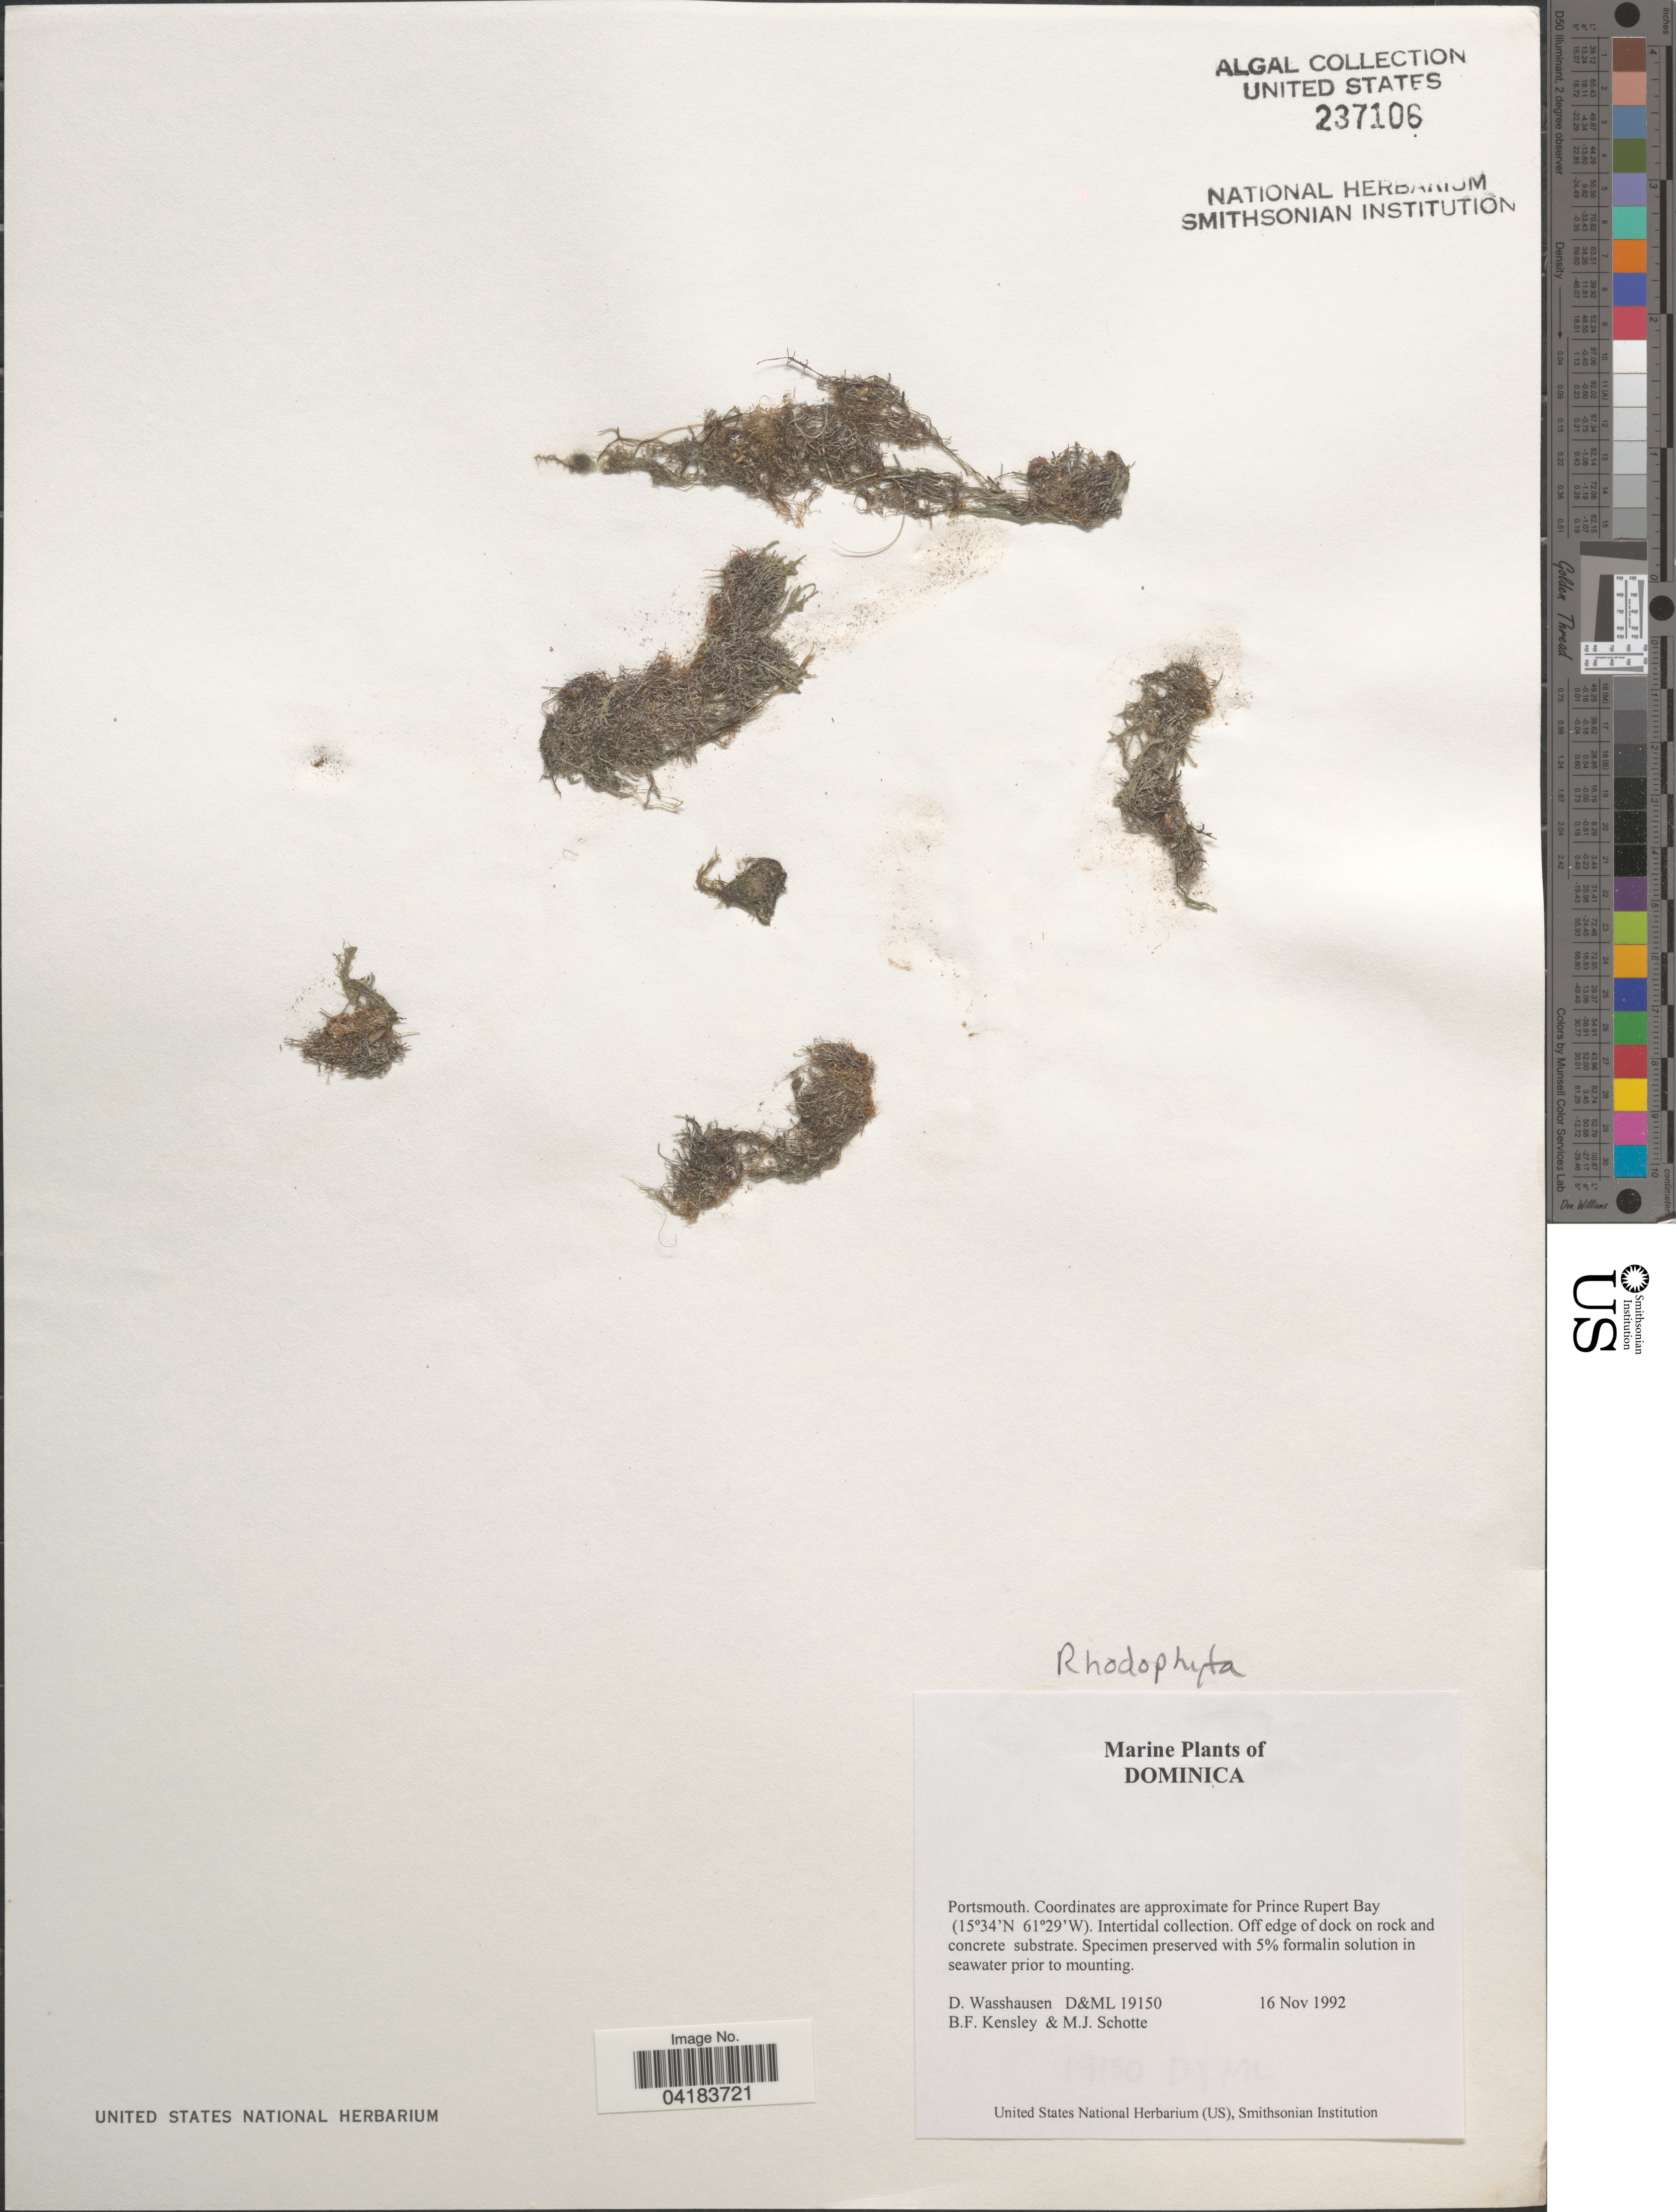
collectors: D. C. Wasshausen, B. Kensley & M. Schotte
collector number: D&ML19150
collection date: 1992-11-16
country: Dominica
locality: Portsmouth. Coordinates are approximate for Prince Rupert Bay.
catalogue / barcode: US 237106